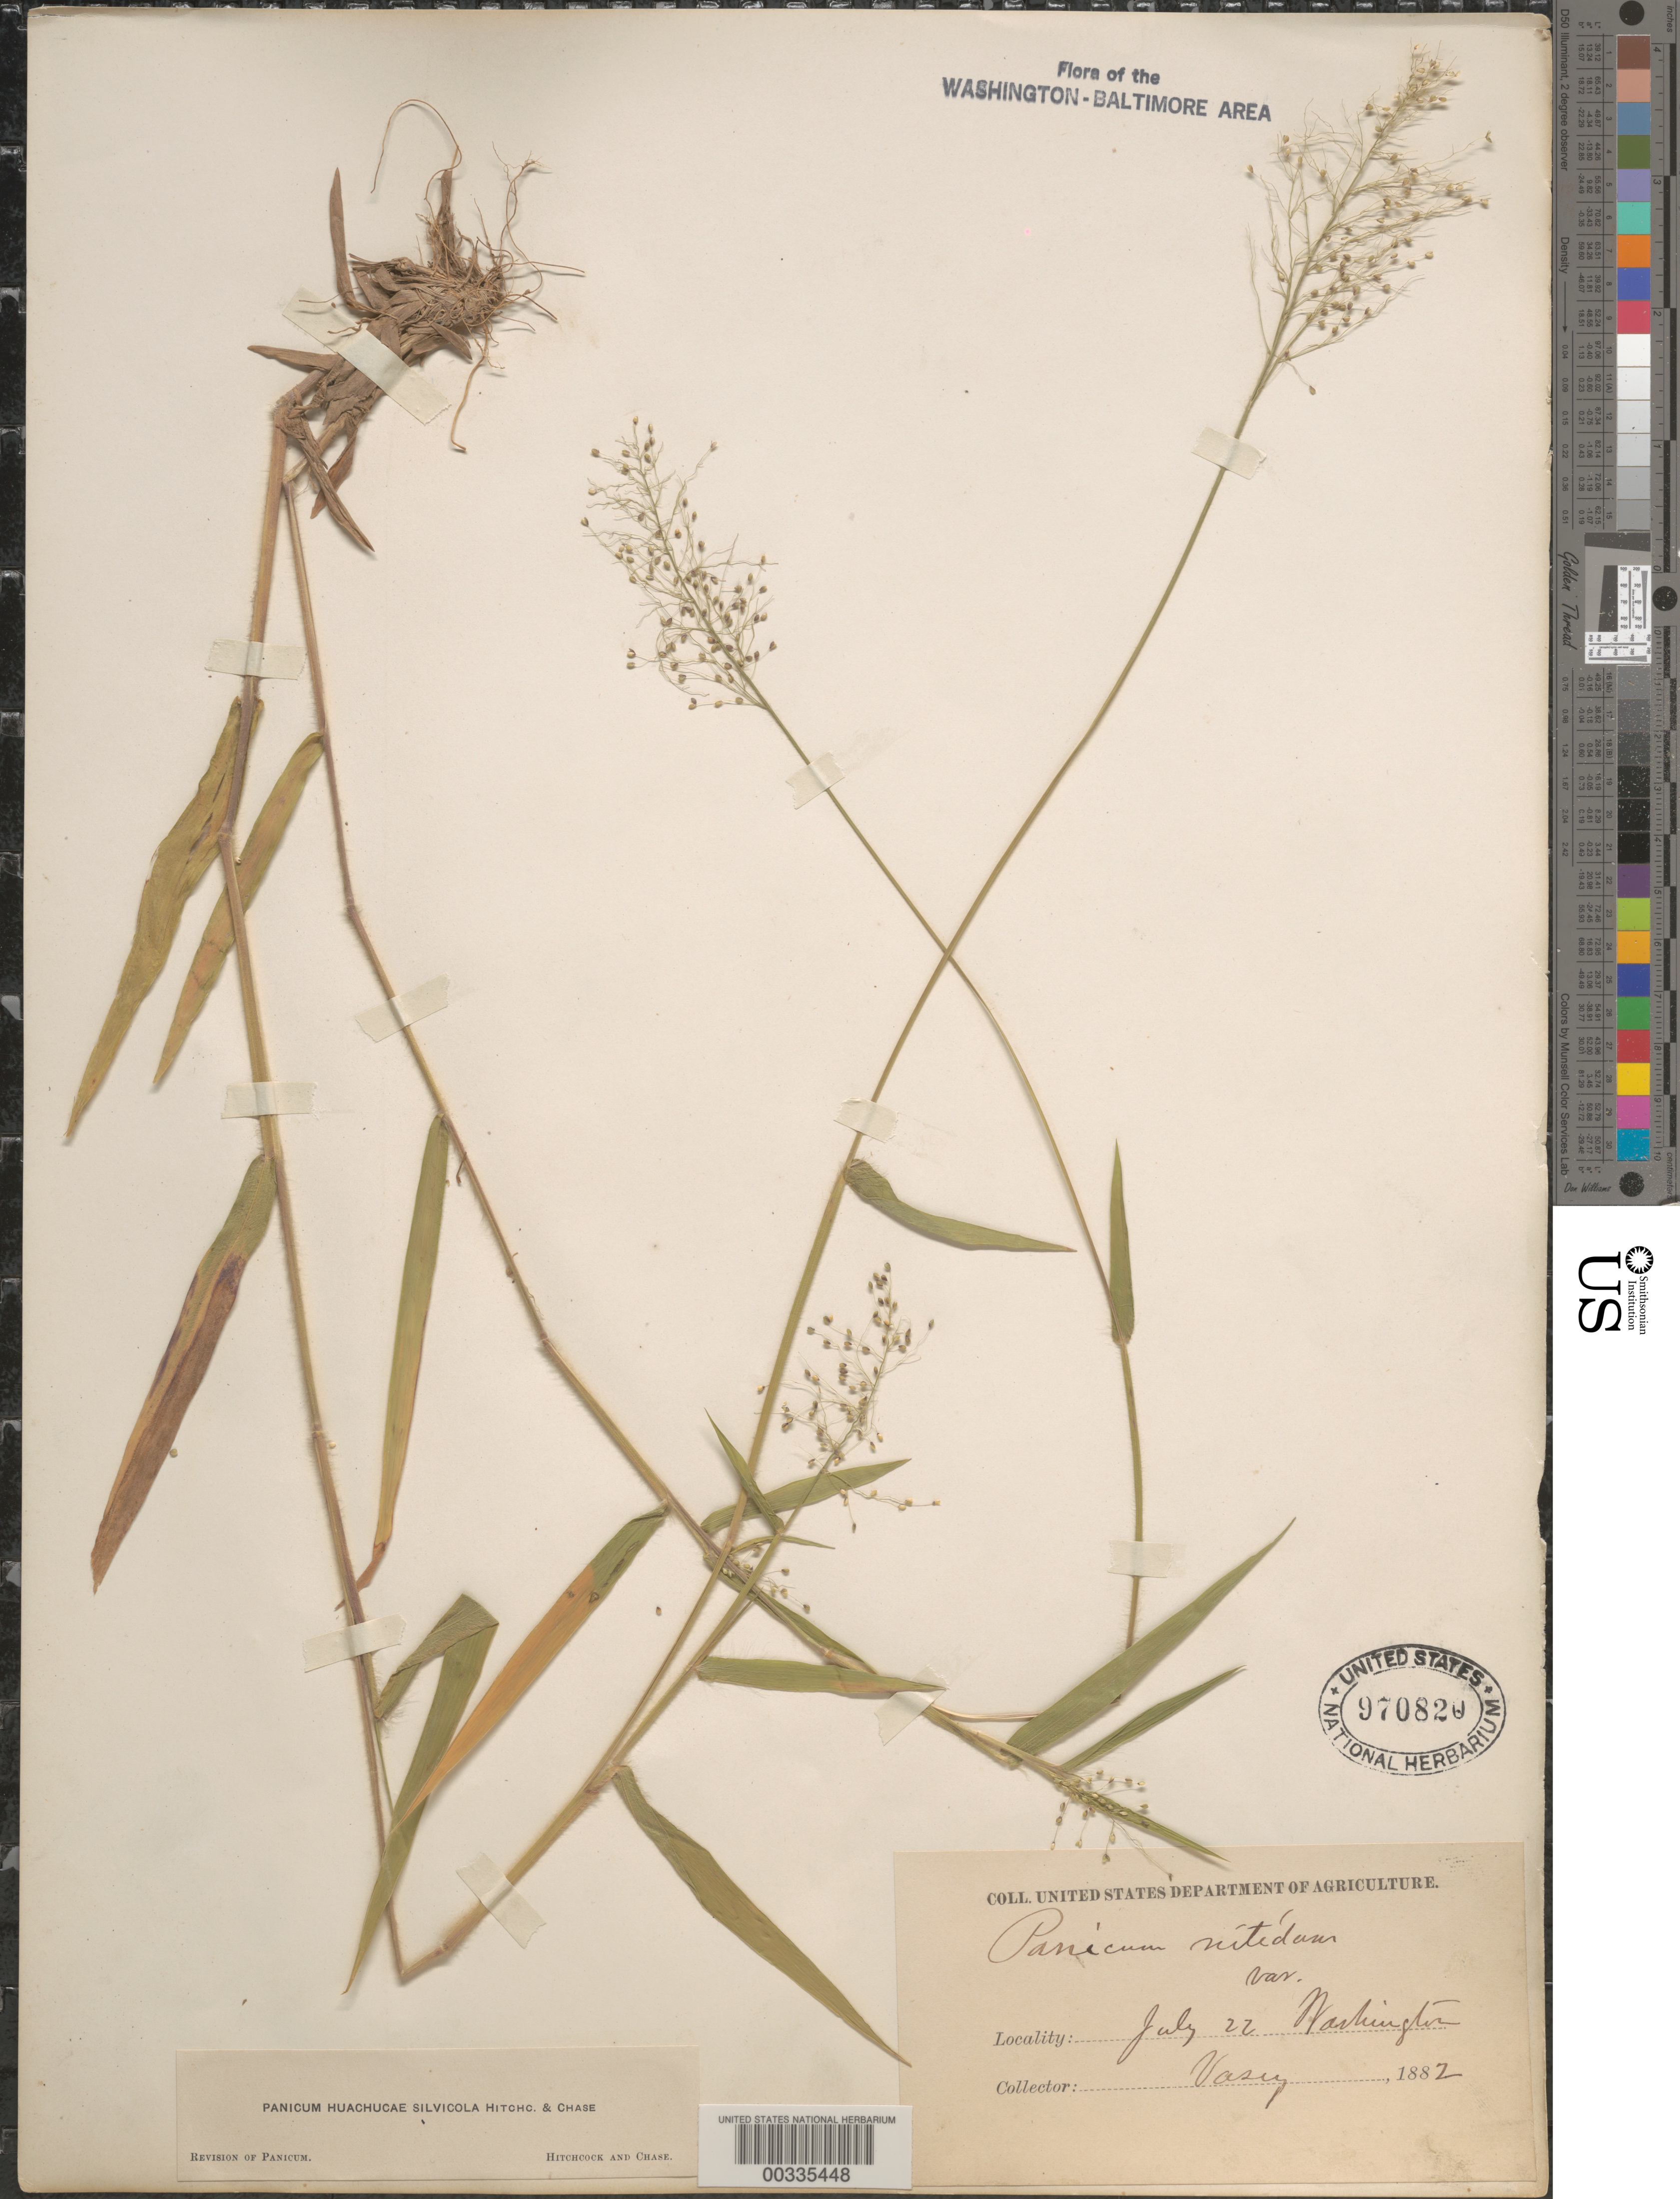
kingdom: Plantae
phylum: Tracheophyta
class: Liliopsida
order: Poales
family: Poaceae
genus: Dichanthelium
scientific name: Dichanthelium acuminatum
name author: (Sw.) Gould & C.A. Clark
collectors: G. Vasey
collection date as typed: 22 Jul 1882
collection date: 1882-07-22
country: United States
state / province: District of Columbia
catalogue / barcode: US 970820